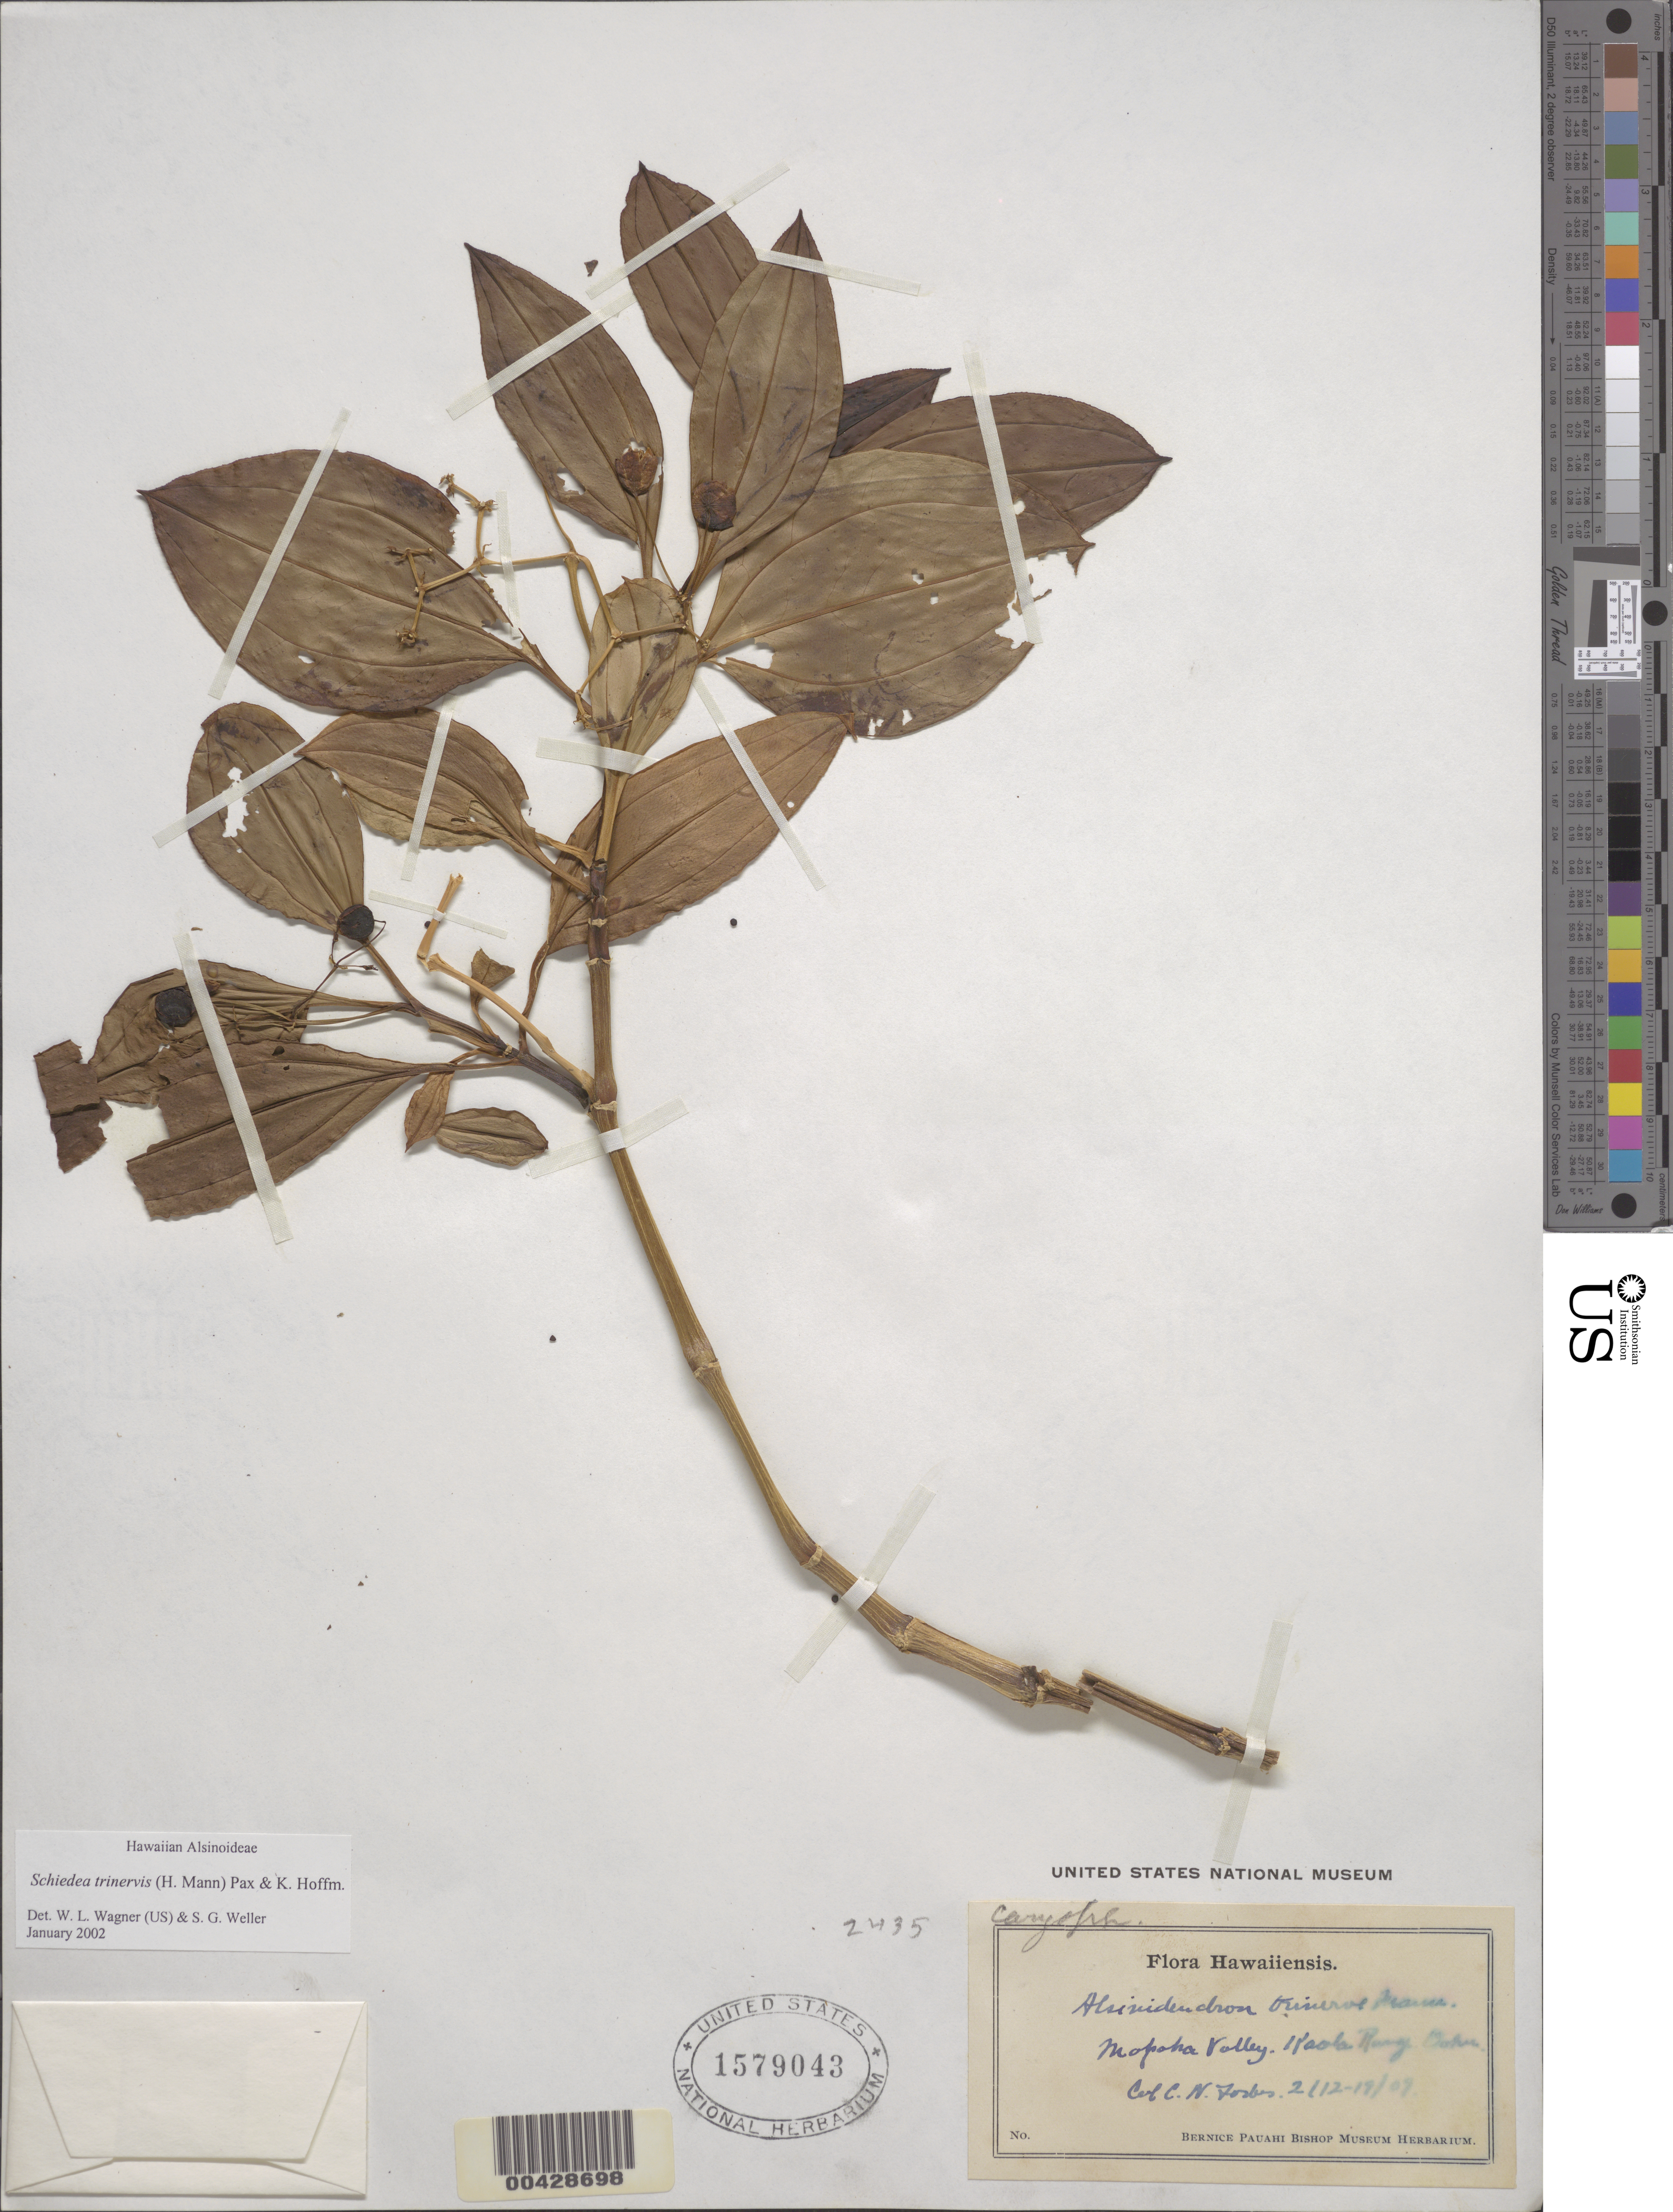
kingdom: Plantae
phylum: Tracheophyta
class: Magnoliopsida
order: Caryophyllales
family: Caryophyllaceae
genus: Schiedea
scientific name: Schiedea trinervis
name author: (H. Mann) Pax & K. Hoffm.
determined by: Wagner, W. L.; Weller, Stephen G.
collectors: C. N. Forbes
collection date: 1909-02-12/1909-02-18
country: United States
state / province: Hawaii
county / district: Honolulu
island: Oahu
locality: Mopoka Valley, Kaola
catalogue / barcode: US 1579043